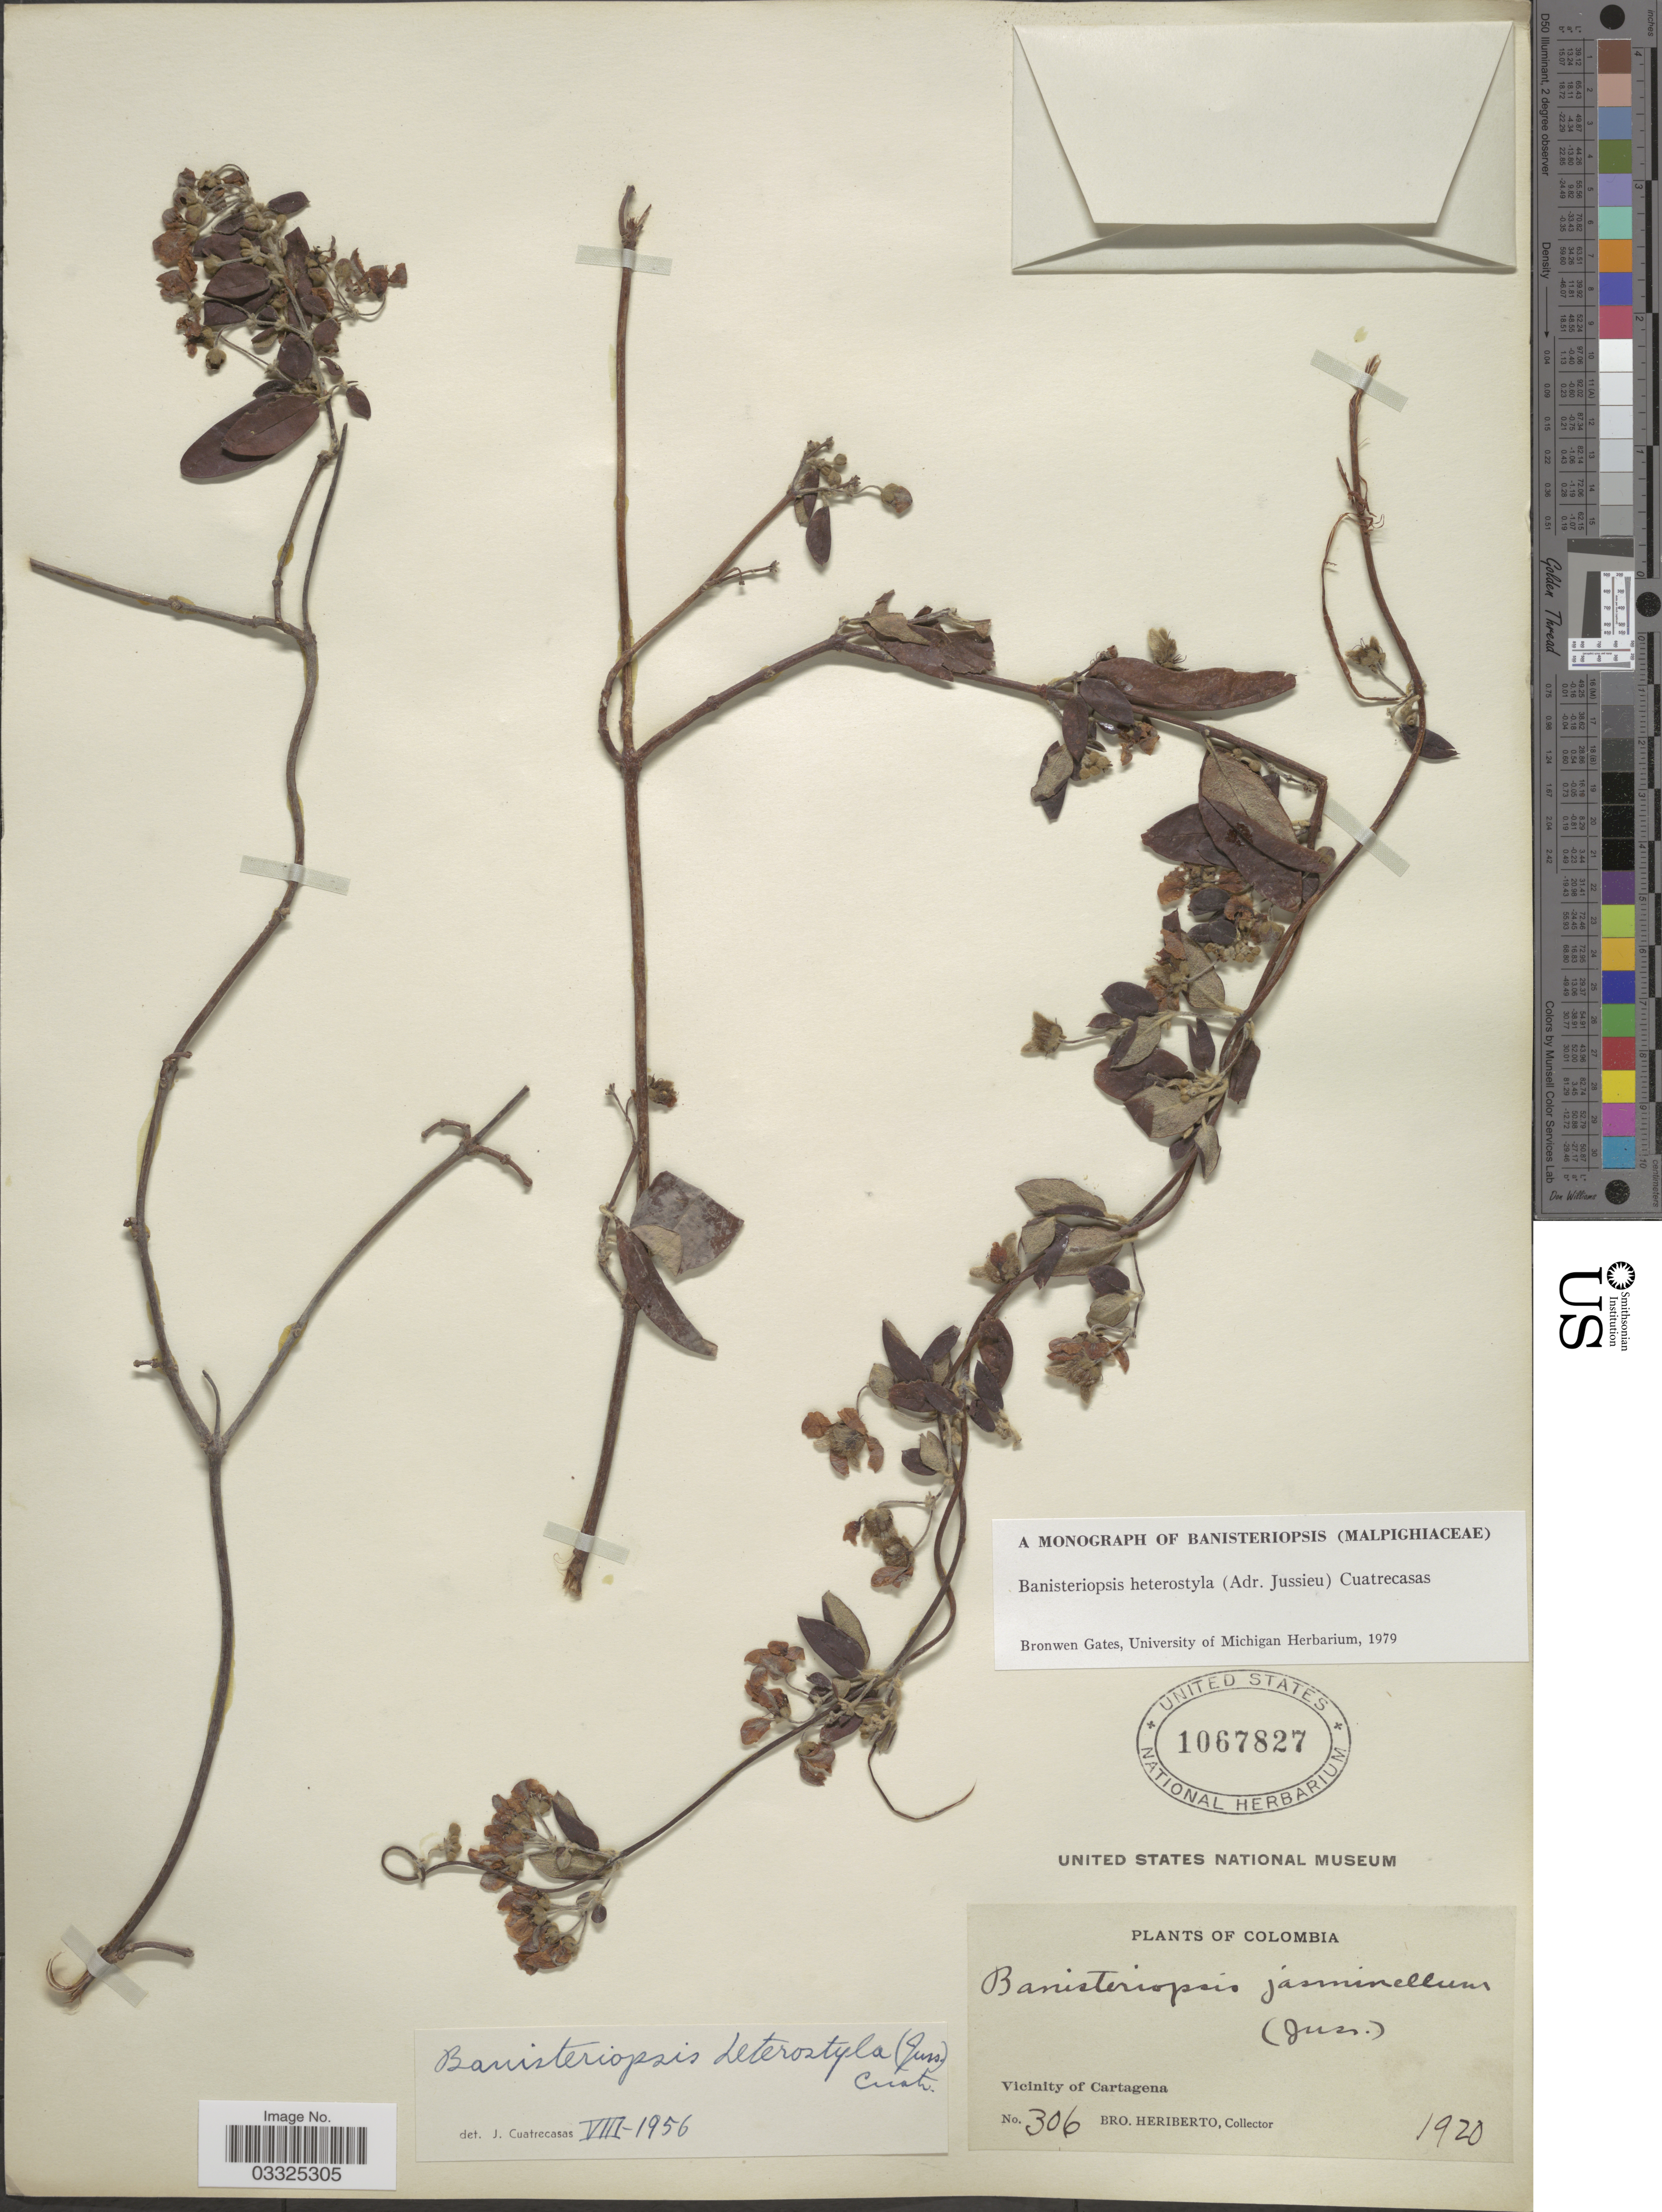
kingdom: Plantae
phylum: Tracheophyta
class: Magnoliopsida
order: Malpighiales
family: Malpighiaceae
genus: Banisteriopsis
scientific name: Banisteriopsis heterostyla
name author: (A. Juss.) Cuatrec.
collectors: B. Heriberto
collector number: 306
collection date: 1920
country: Colombia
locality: Vicinity of Cartagena.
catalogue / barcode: US 1067827